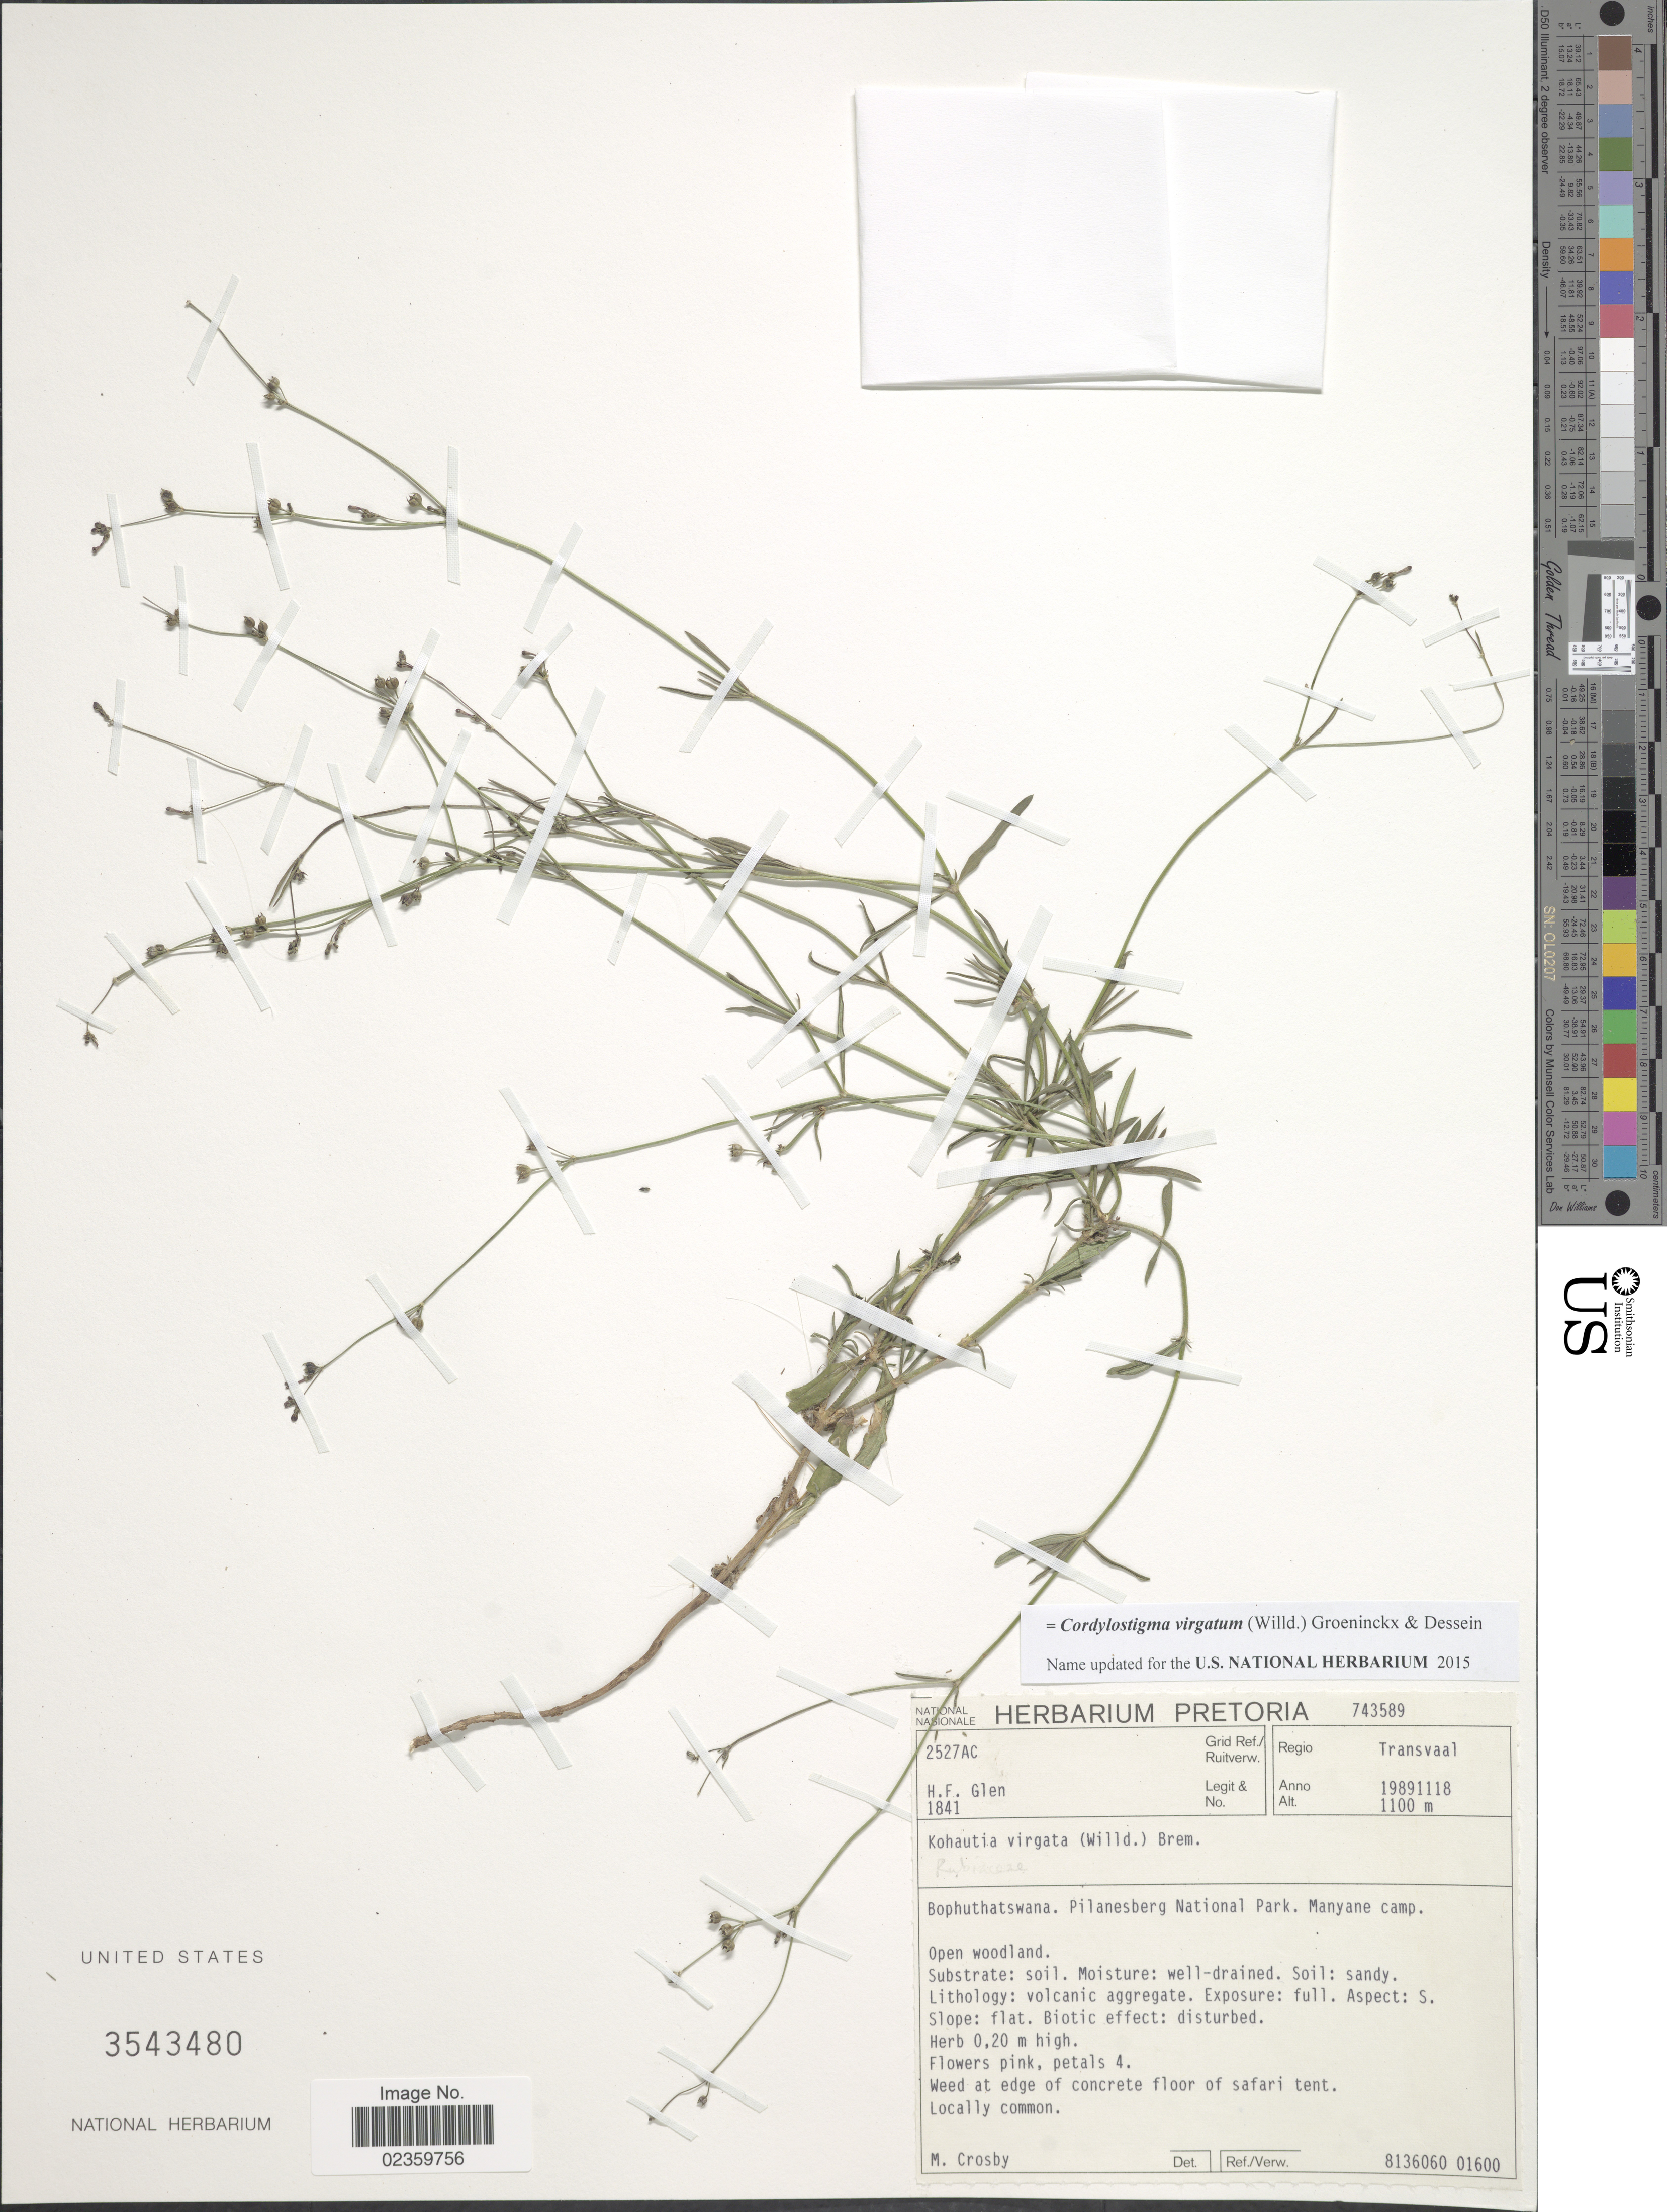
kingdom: Plantae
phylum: Tracheophyta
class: Magnoliopsida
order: Gentianales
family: Rubiaceae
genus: Cordylostigma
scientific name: Cordylostigma virgatum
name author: (Willd.) Groeninckx & Dessein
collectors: H. F. Glen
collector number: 1841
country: South Africa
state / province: Free State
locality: Regio Transvaal, Bophuthatswana. Pilanesberg National Park. Manyane camp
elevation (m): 1100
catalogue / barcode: US 3543480